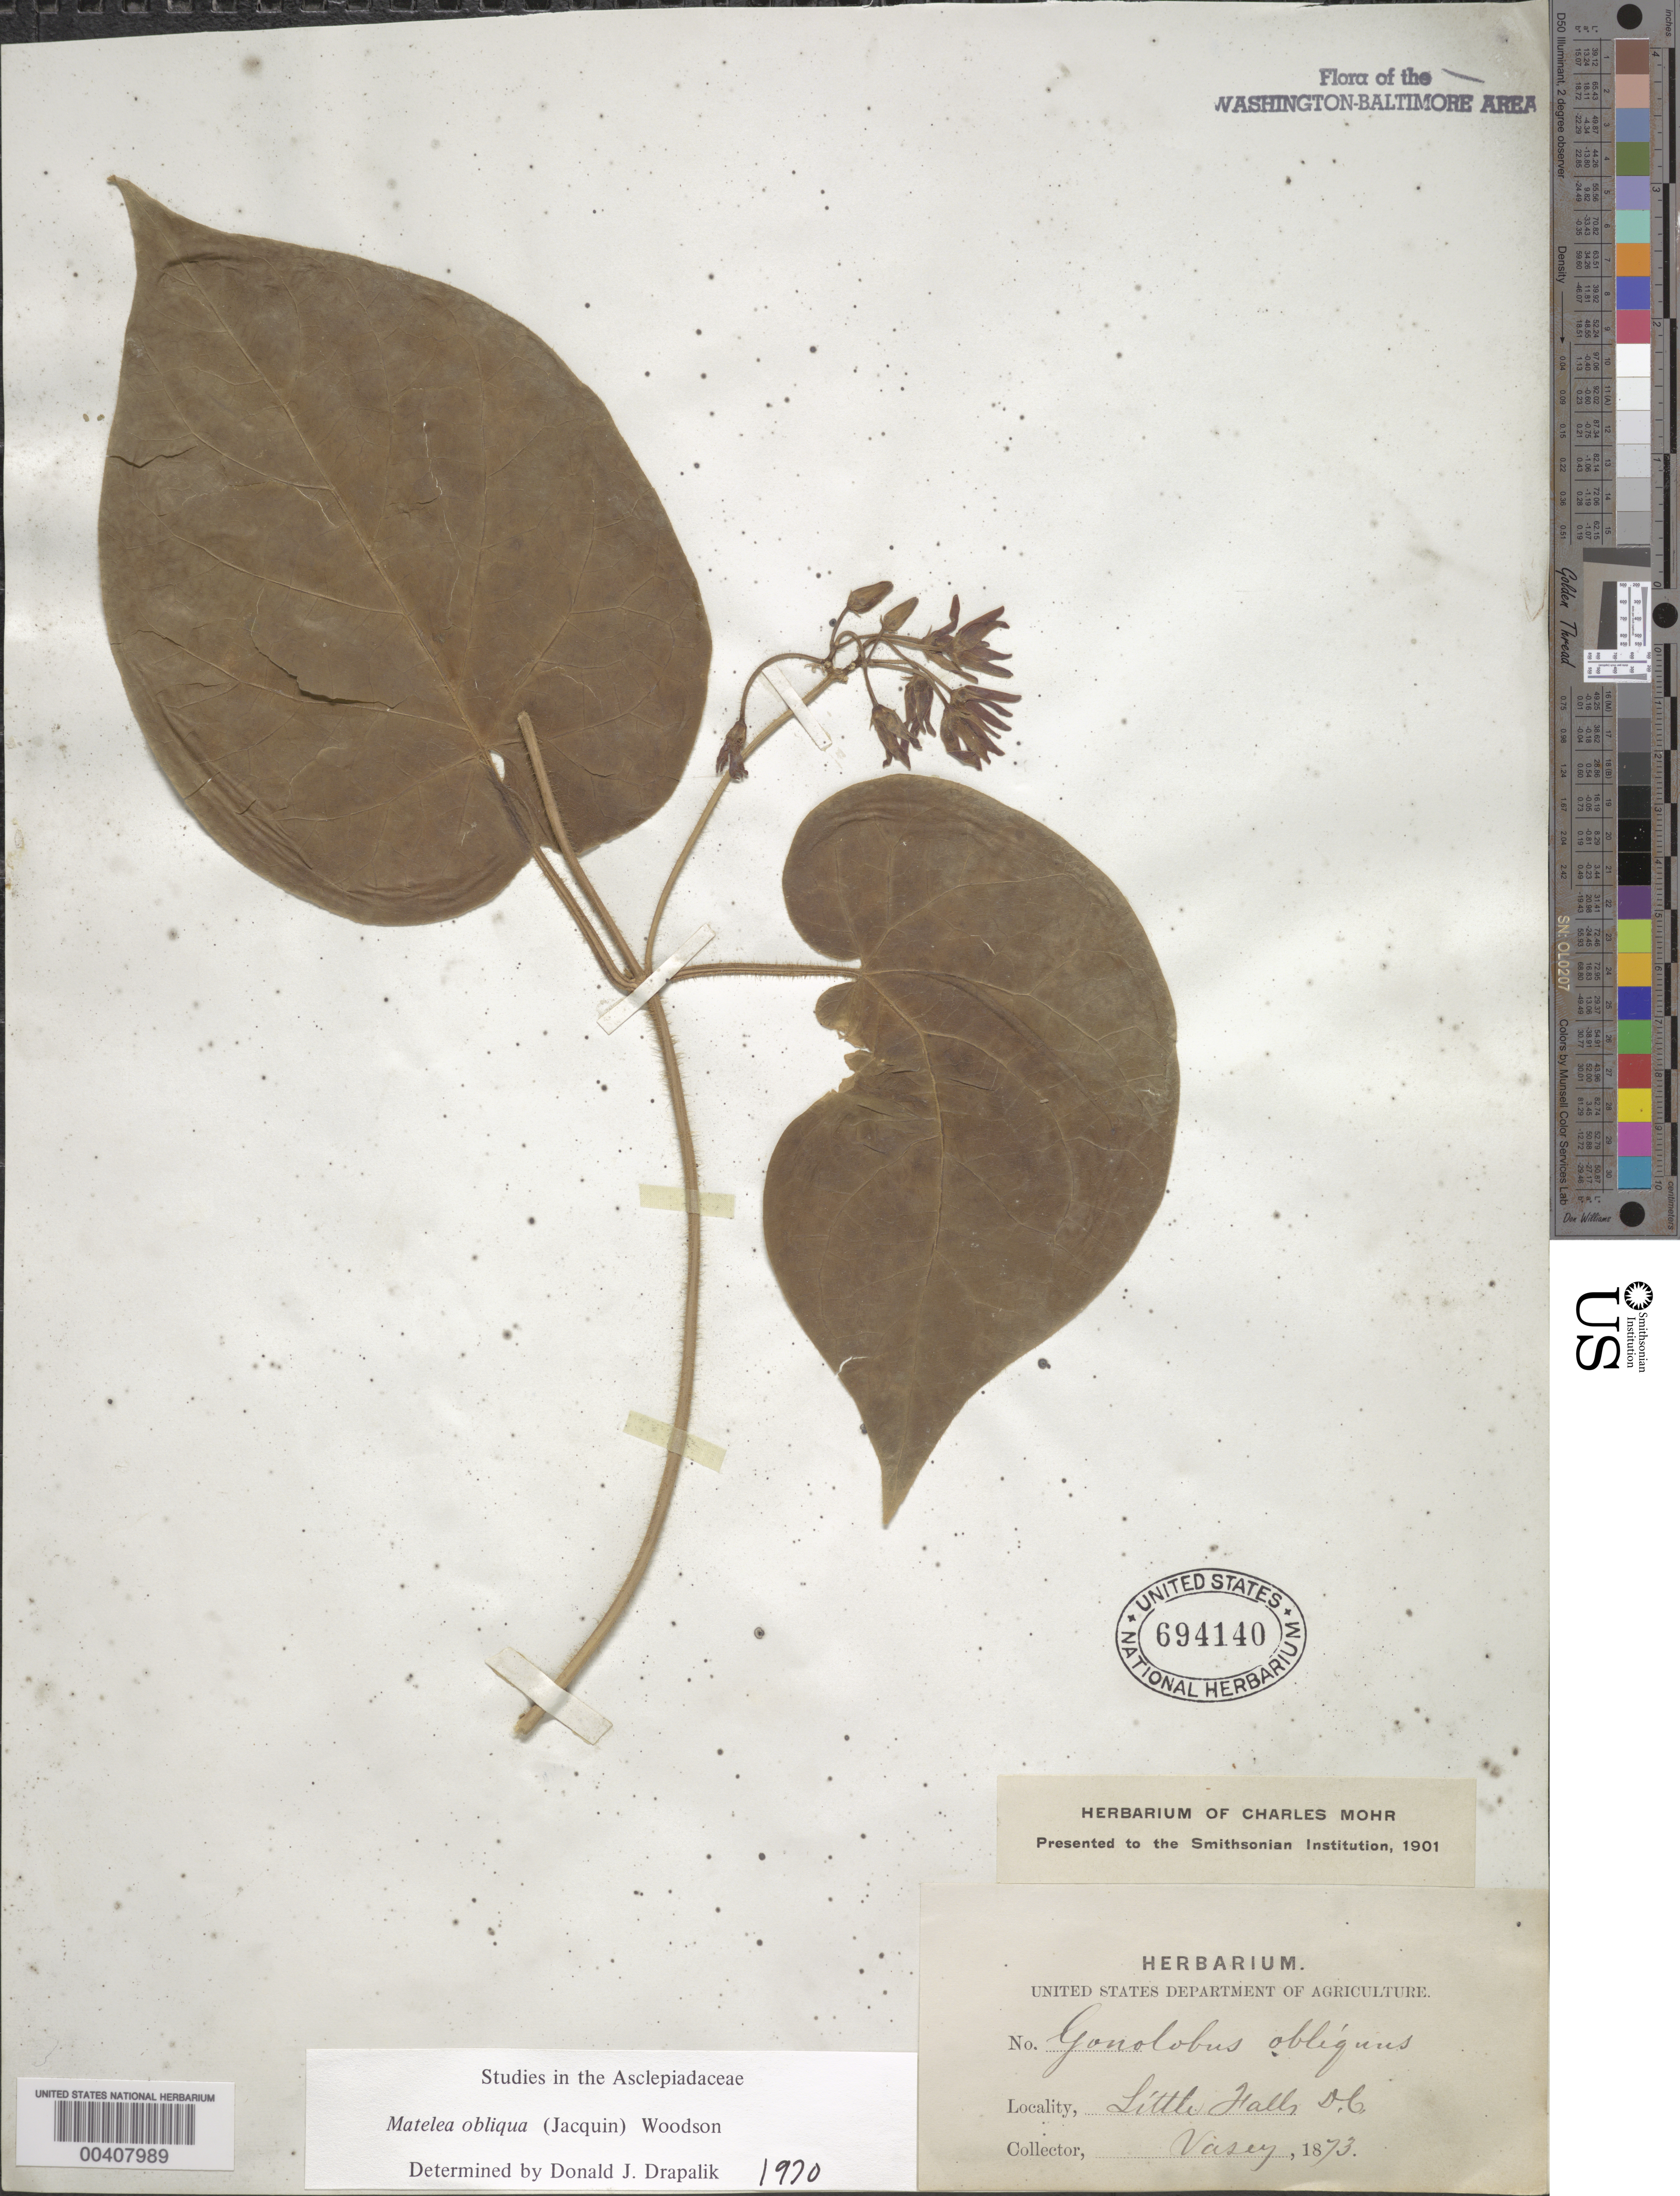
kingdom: Plantae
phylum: Tracheophyta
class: Magnoliopsida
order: Gentianales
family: Apocynaceae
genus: Matelea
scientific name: Matelea obliqua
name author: (Jacq.) Woodson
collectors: G. Vasey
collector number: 1873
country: United States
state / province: District of Columbia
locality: Little Falls C. & O. Canal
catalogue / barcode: US 694140